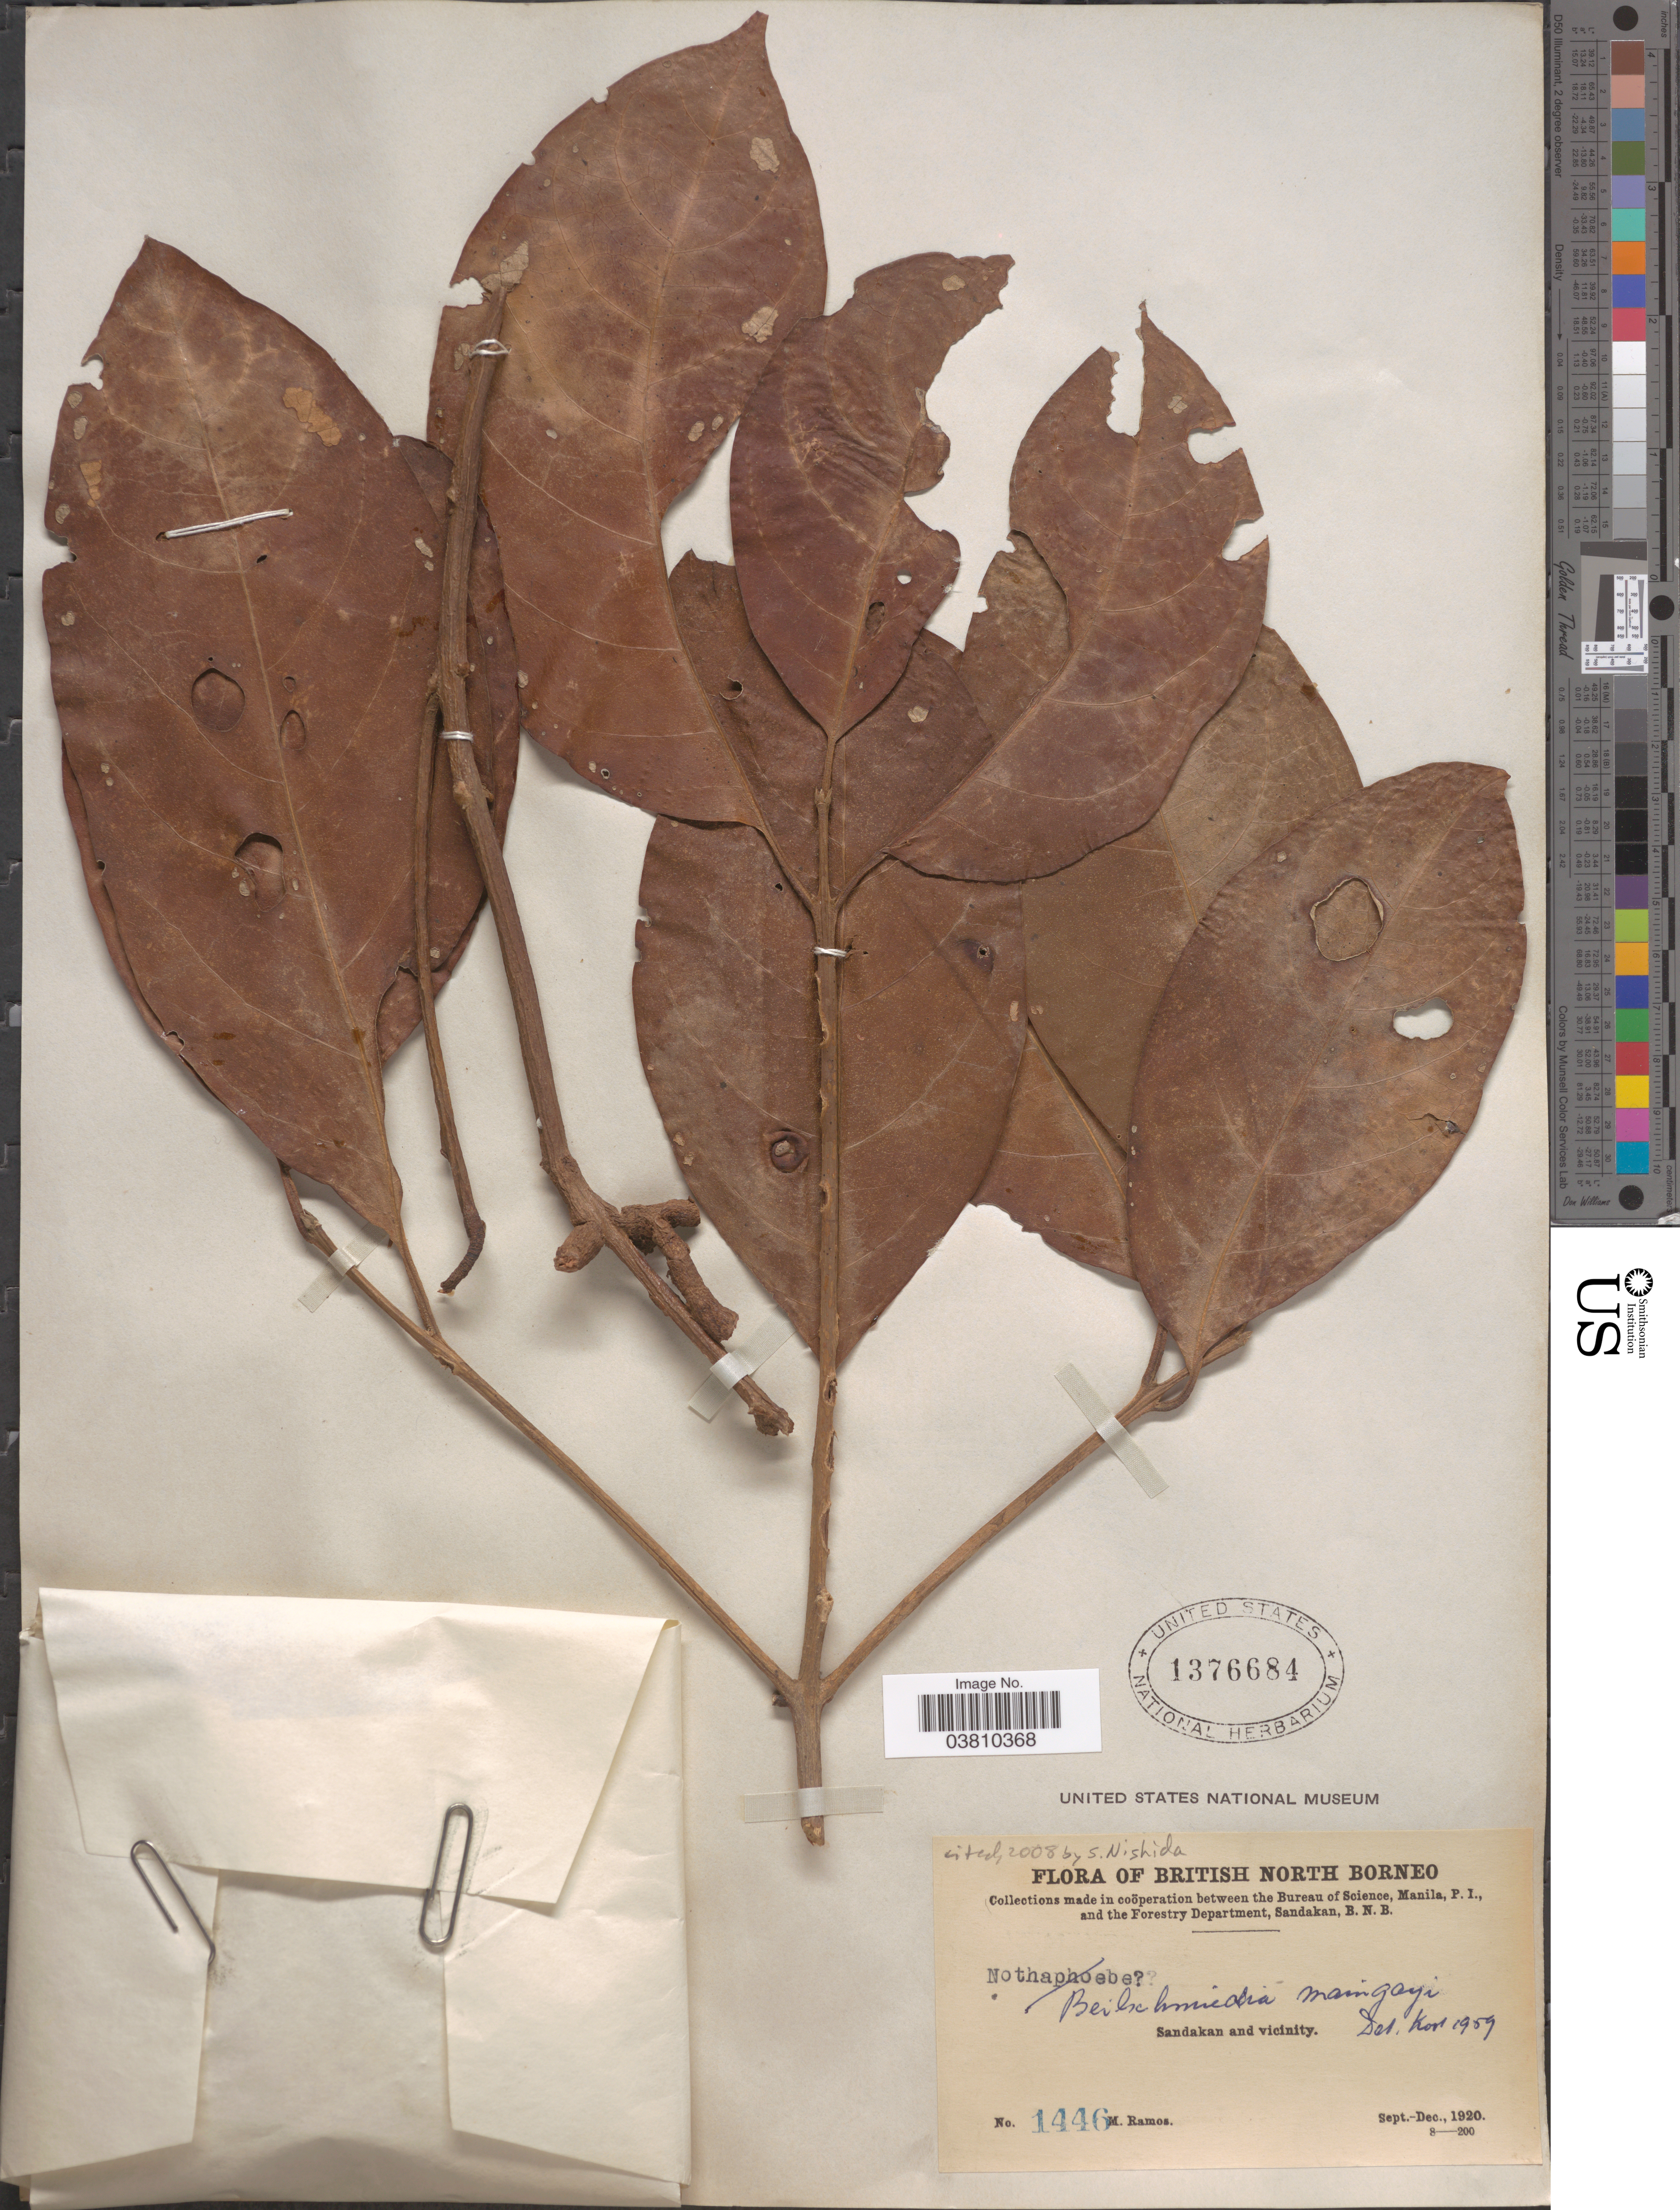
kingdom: Plantae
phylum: Tracheophyta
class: Magnoliopsida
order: Laurales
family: Lauraceae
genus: Beilschmiedia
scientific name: Beilschmiedia maingayi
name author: Hook. f.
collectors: M. Ramos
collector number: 1446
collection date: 1920-09/1920-12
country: Malaysia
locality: British North Borneo. Sandakan and vicinity.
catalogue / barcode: US 1376684